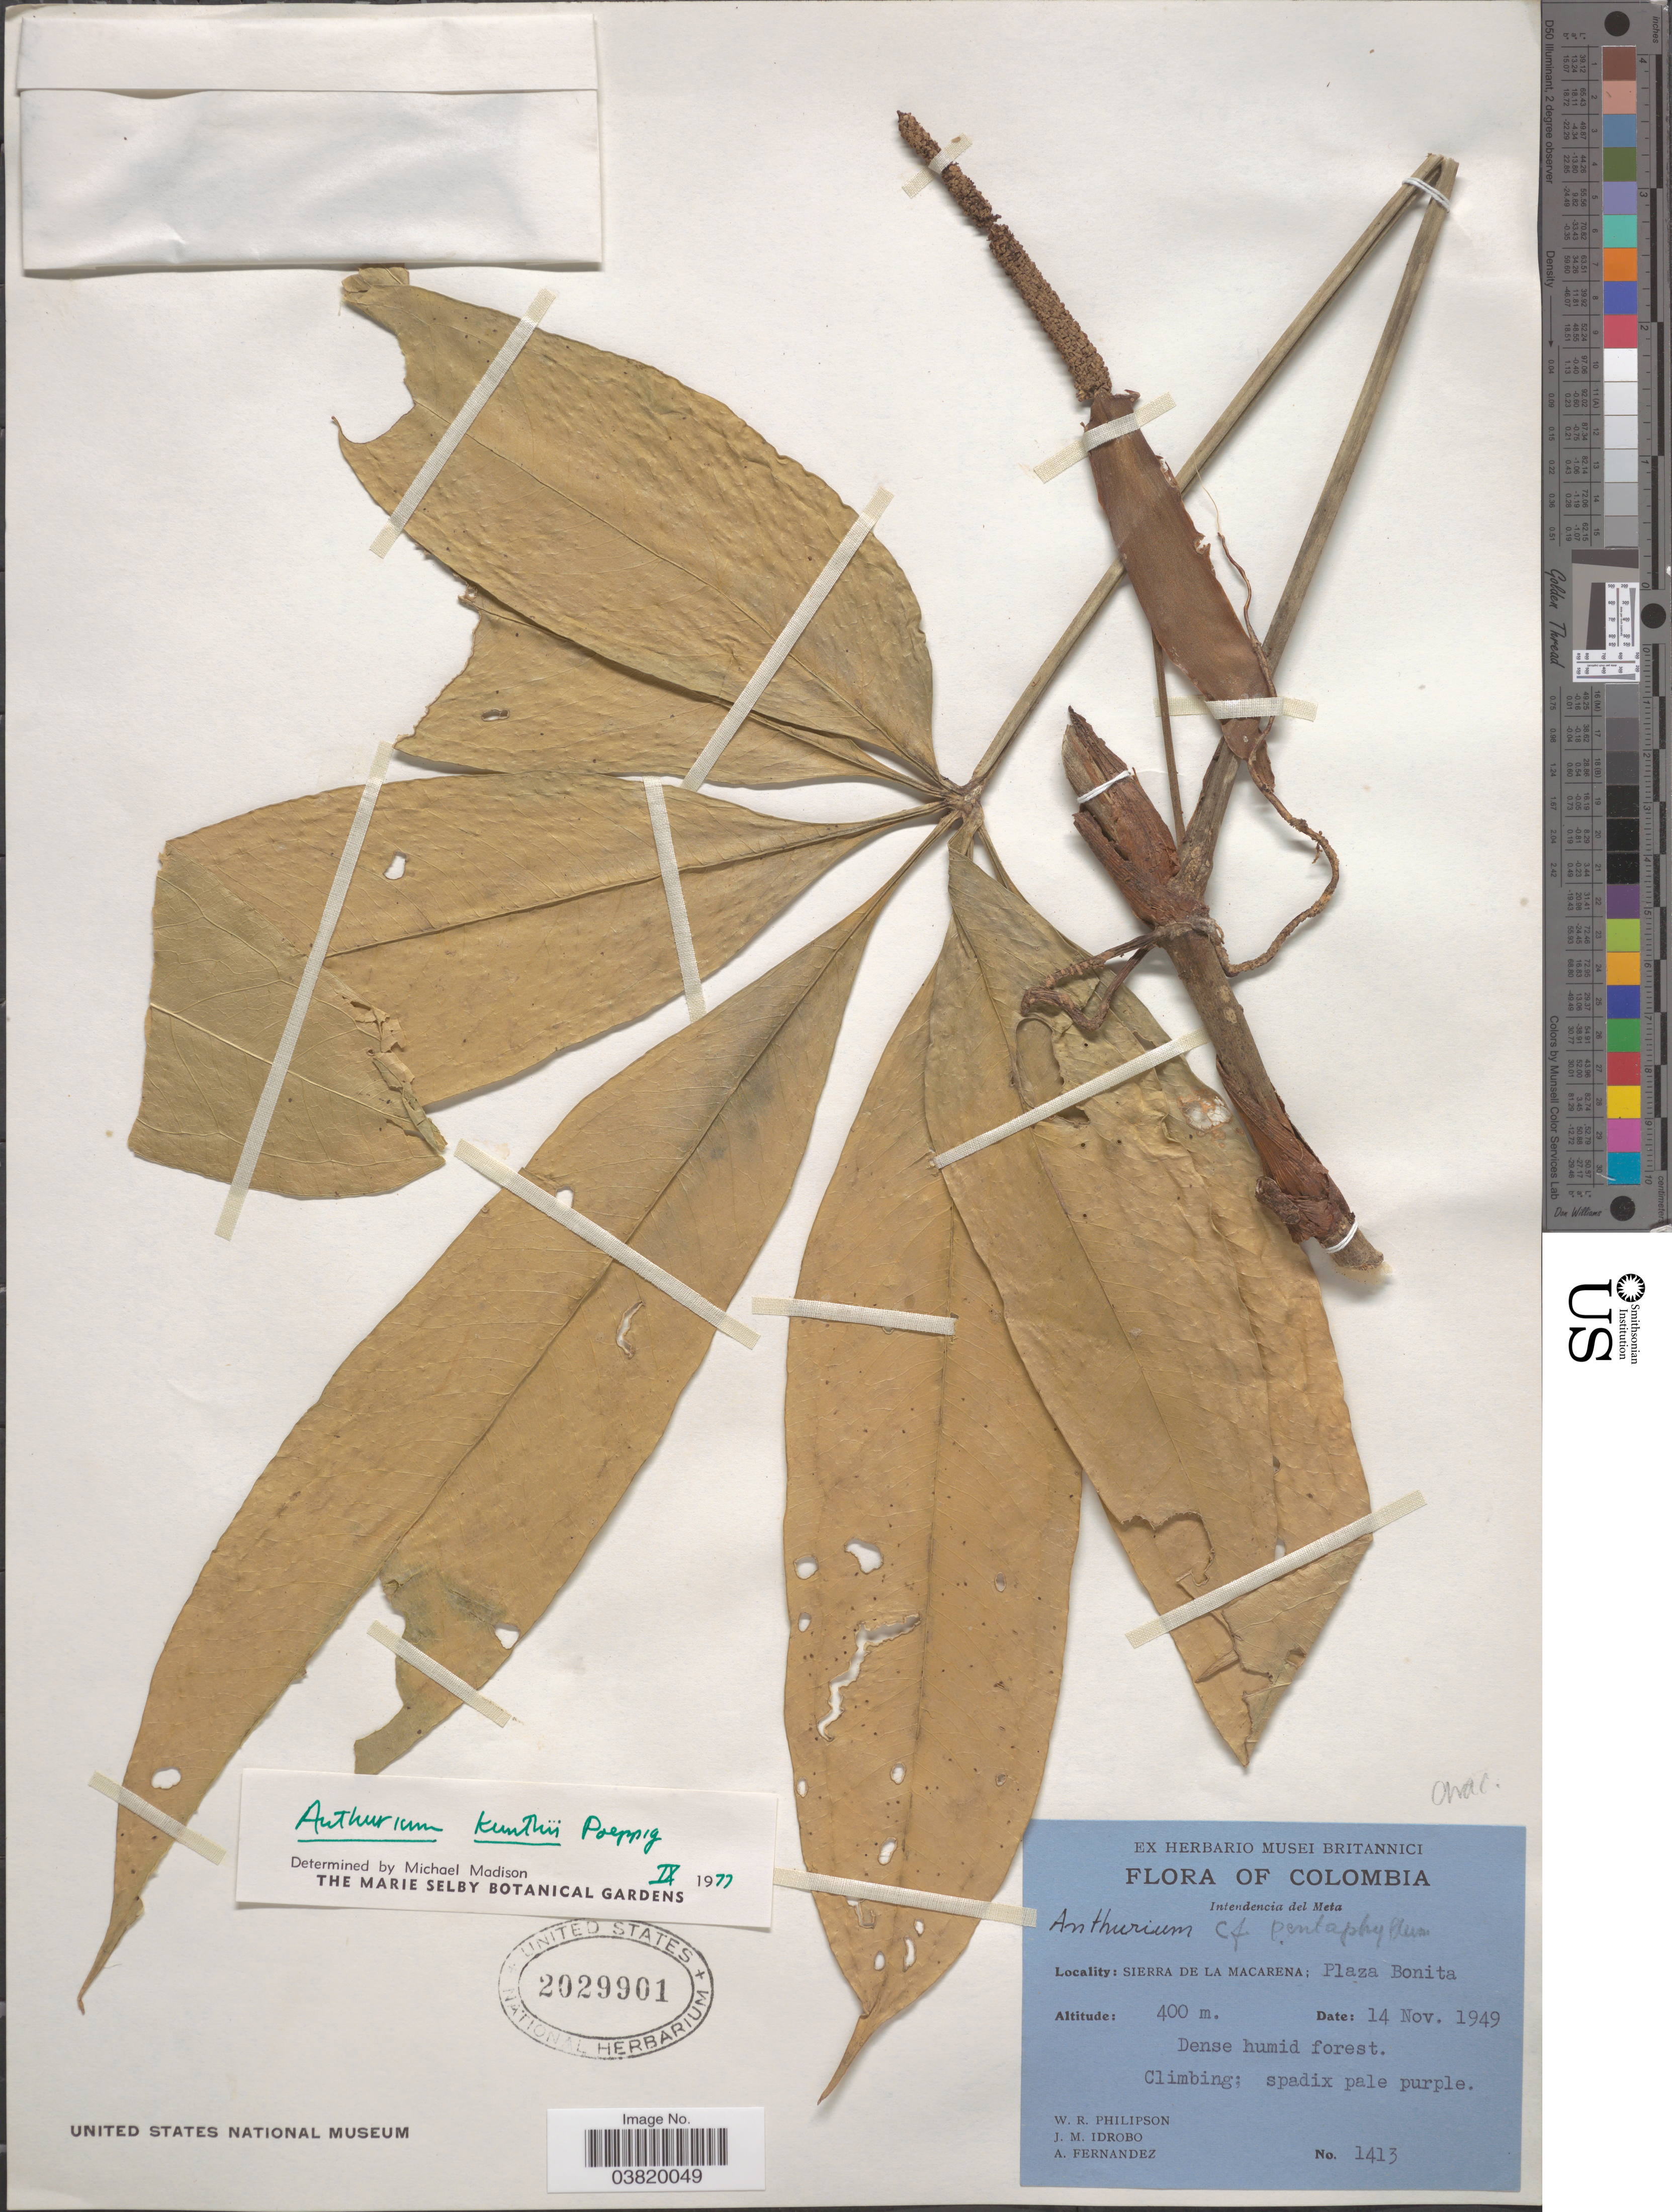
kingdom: Plantae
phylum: Tracheophyta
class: Liliopsida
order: Alismatales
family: Araceae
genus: Anthurium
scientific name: Anthurium kunthii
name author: Poepp.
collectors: W. R. Philipson, J. M. Idrobo & A. Fernandez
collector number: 1413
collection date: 1949-11-14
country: Colombia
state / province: Meta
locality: Intendencia del Meta. Sierra de la Macarena; Plaza Bonita.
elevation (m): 400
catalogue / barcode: US 2029901